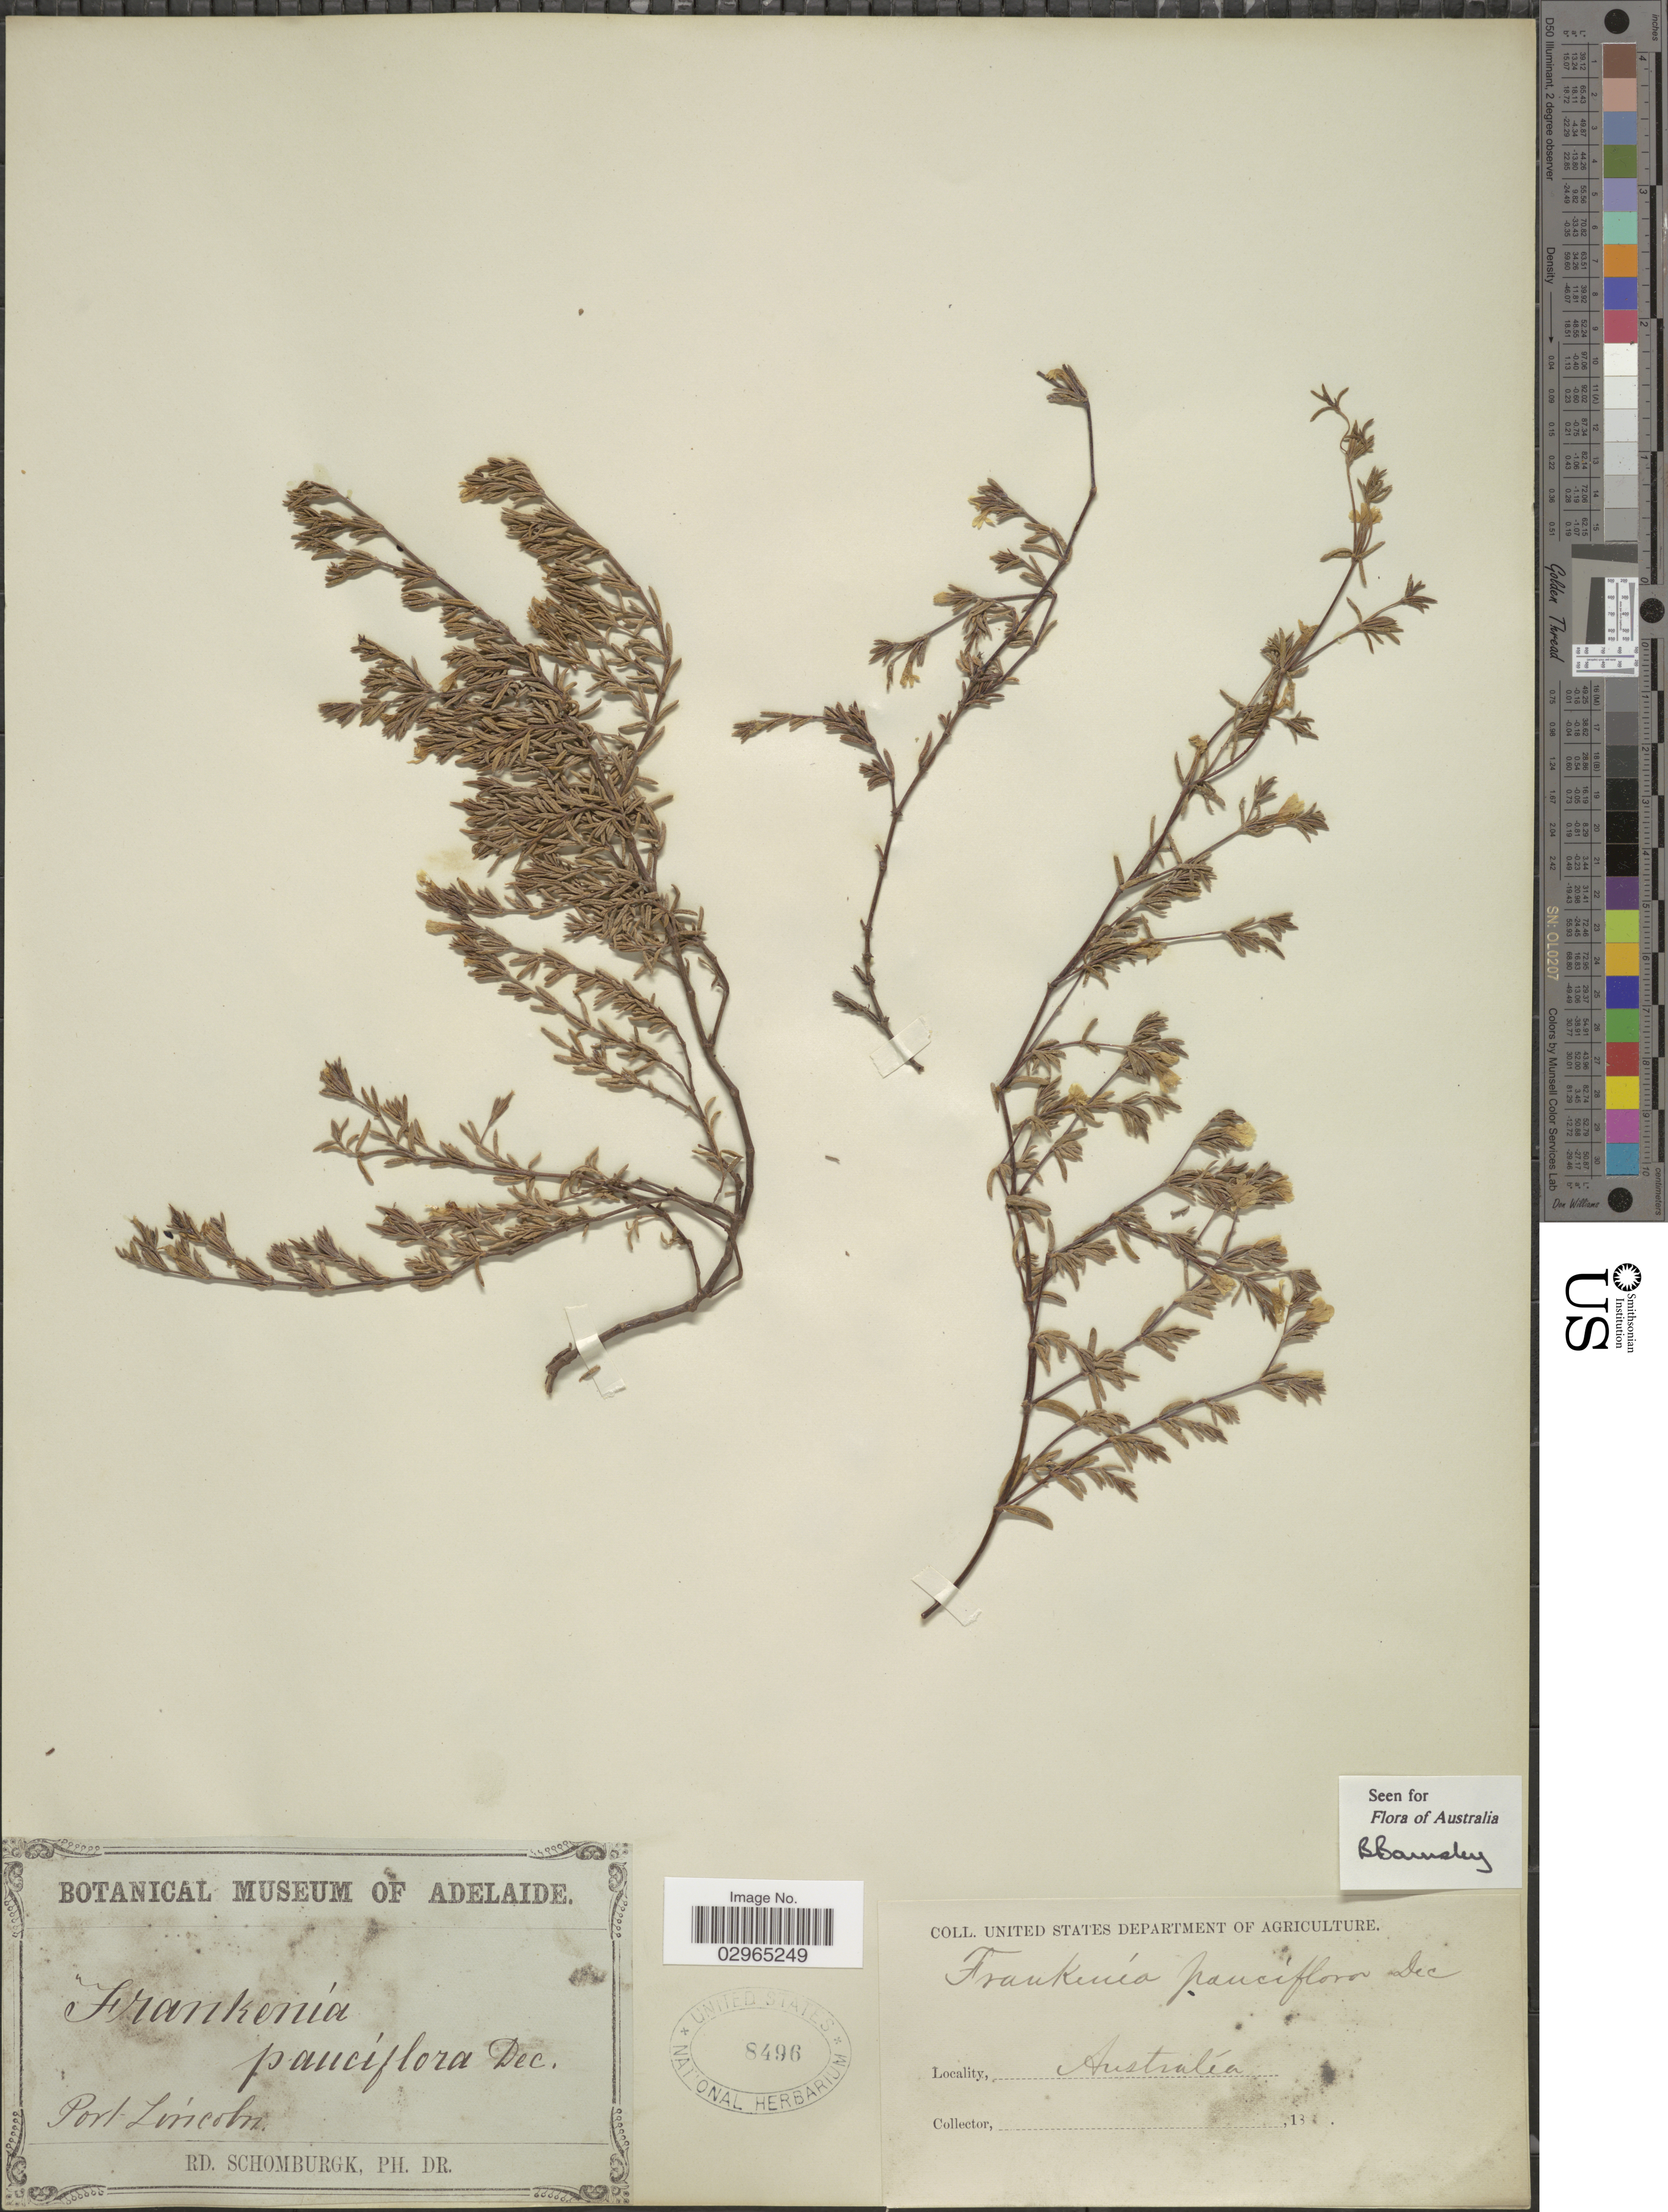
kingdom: Plantae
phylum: Tracheophyta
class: Magnoliopsida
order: Caryophyllales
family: Frankeniaceae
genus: Frankenia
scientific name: Frankenia pauciflora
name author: DC.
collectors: M. R. Schomburgk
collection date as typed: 18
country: Australia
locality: Port Lincoln.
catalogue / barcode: US 8496